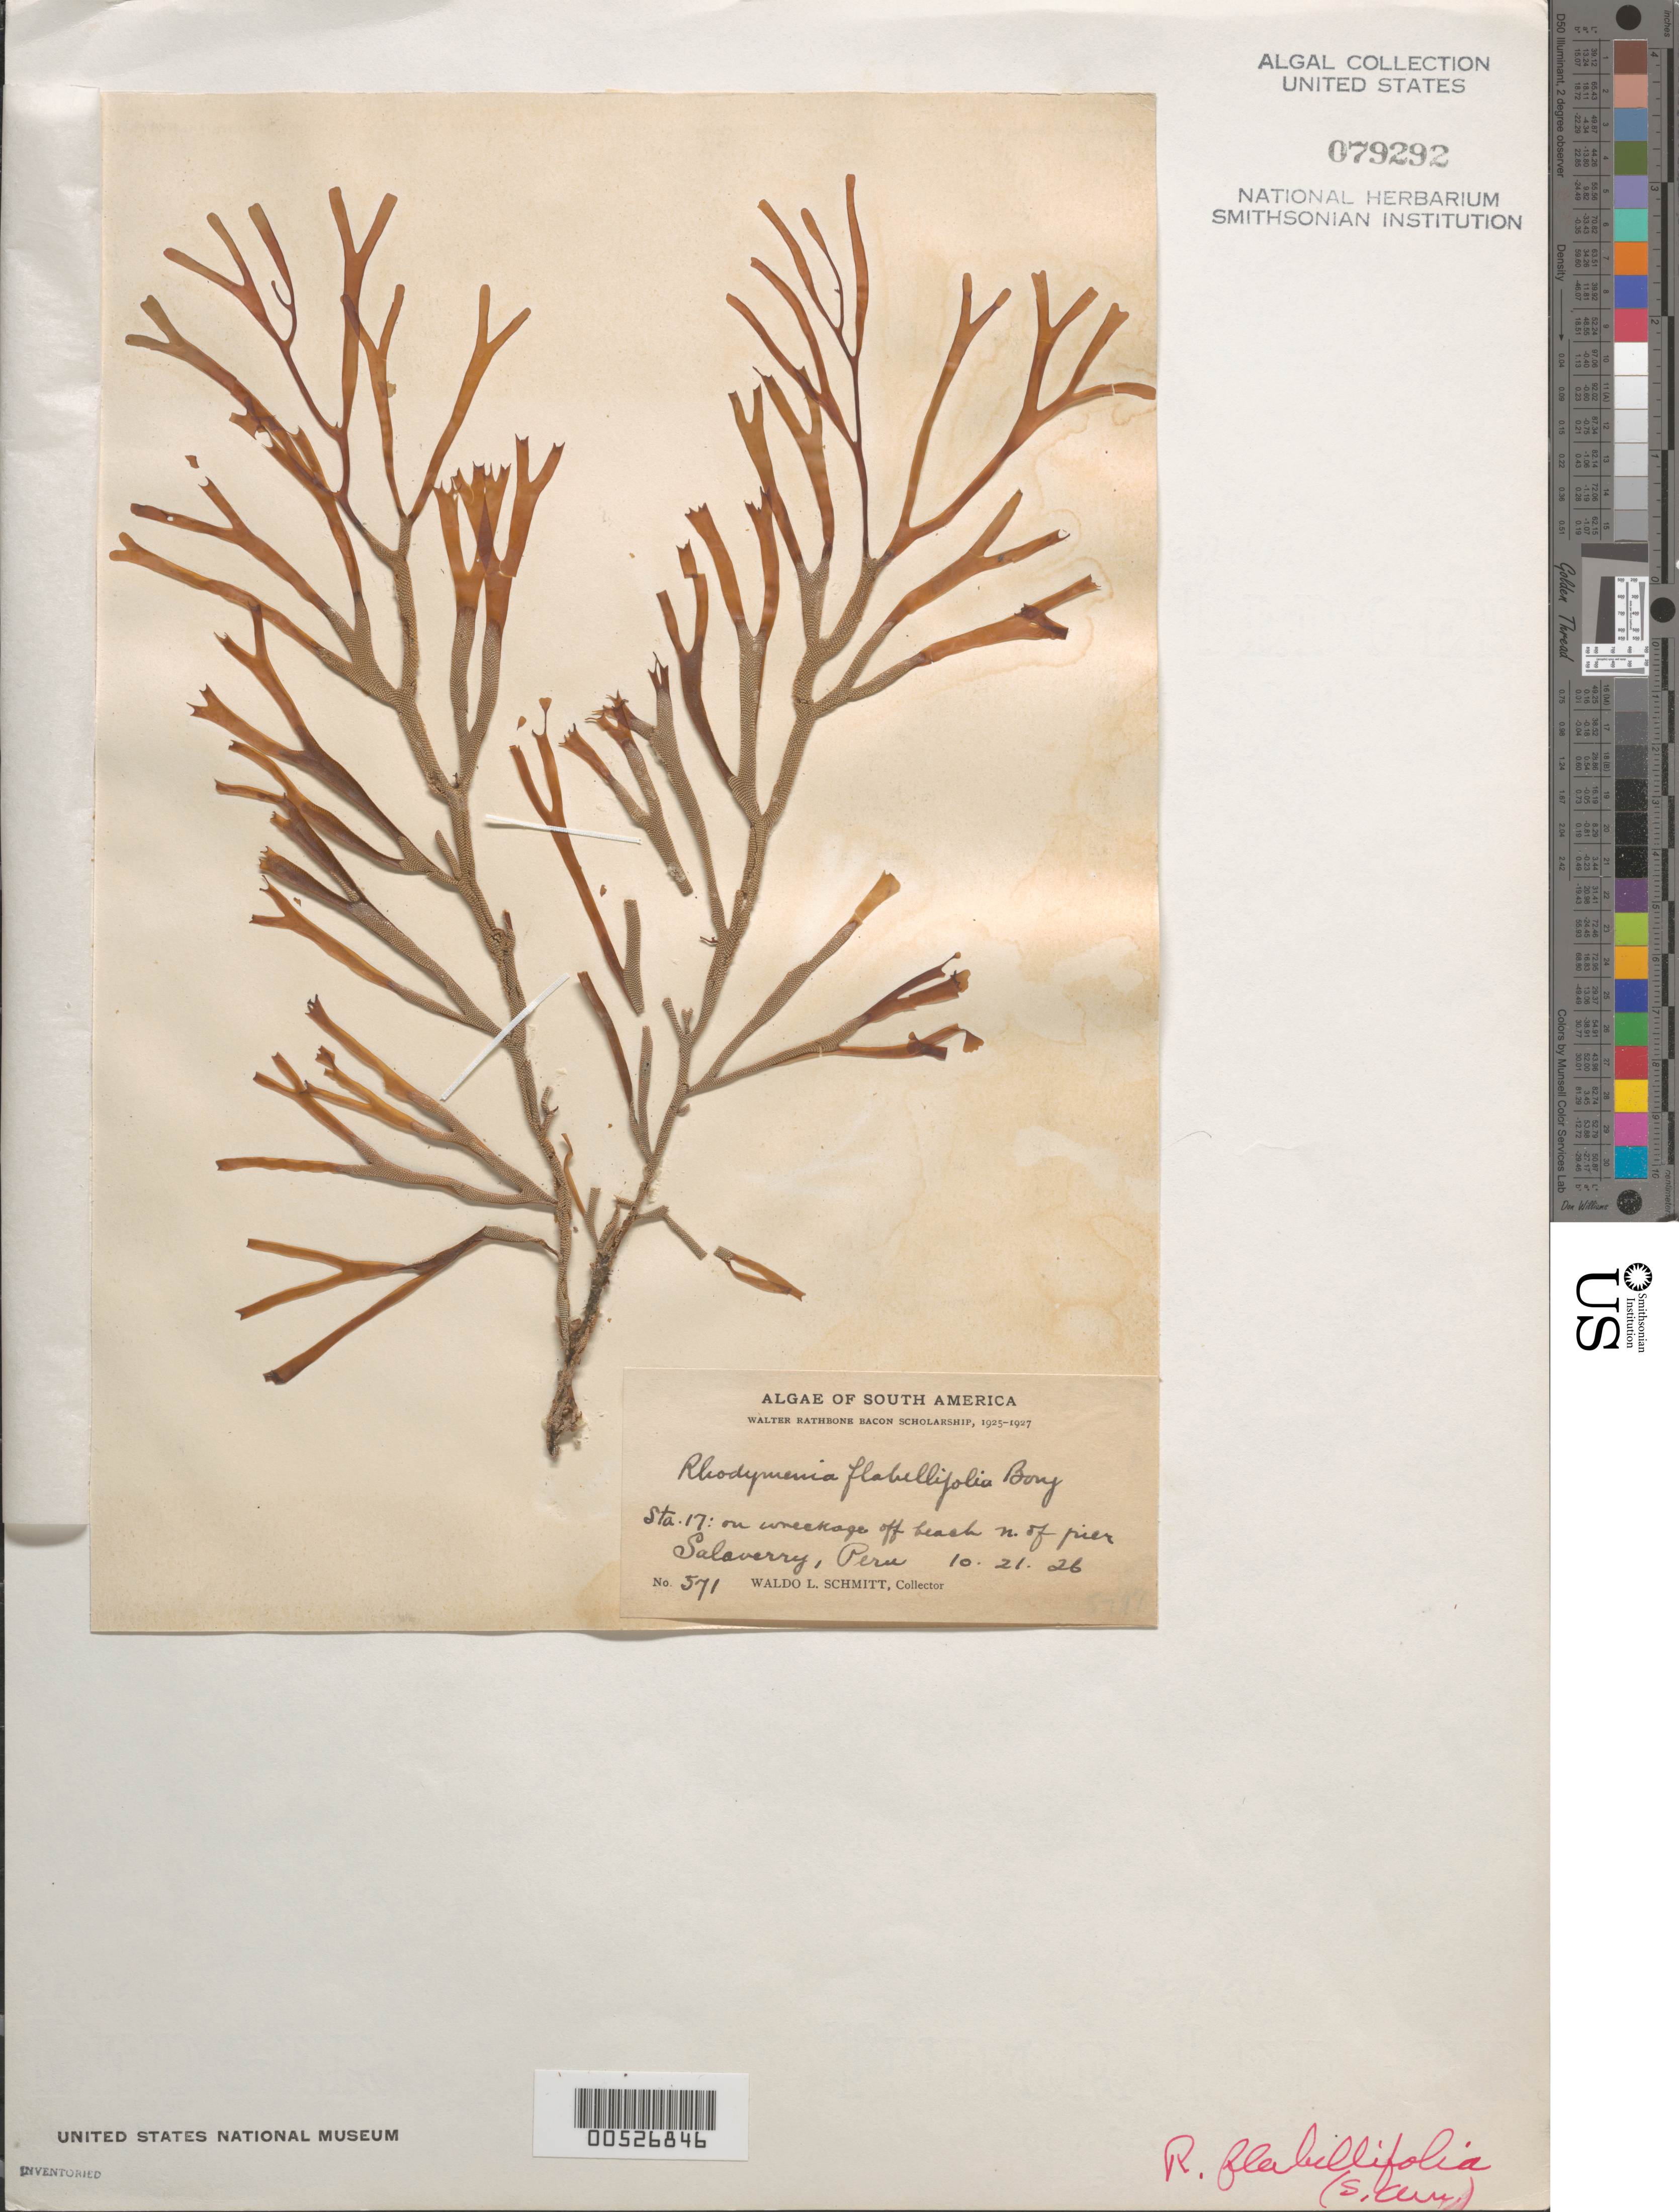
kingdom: Plantae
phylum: Rhodophyta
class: Florideophyceae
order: Rhodymeniales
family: Rhodymeniaceae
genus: Rhodymenia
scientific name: Rhodymenia flabellifolia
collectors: W. L. Schmitt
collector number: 571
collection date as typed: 21 Oct 1926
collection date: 1926-10-21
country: Peru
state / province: La Libertad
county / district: Trujillo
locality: Salaverry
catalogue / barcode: US 79292